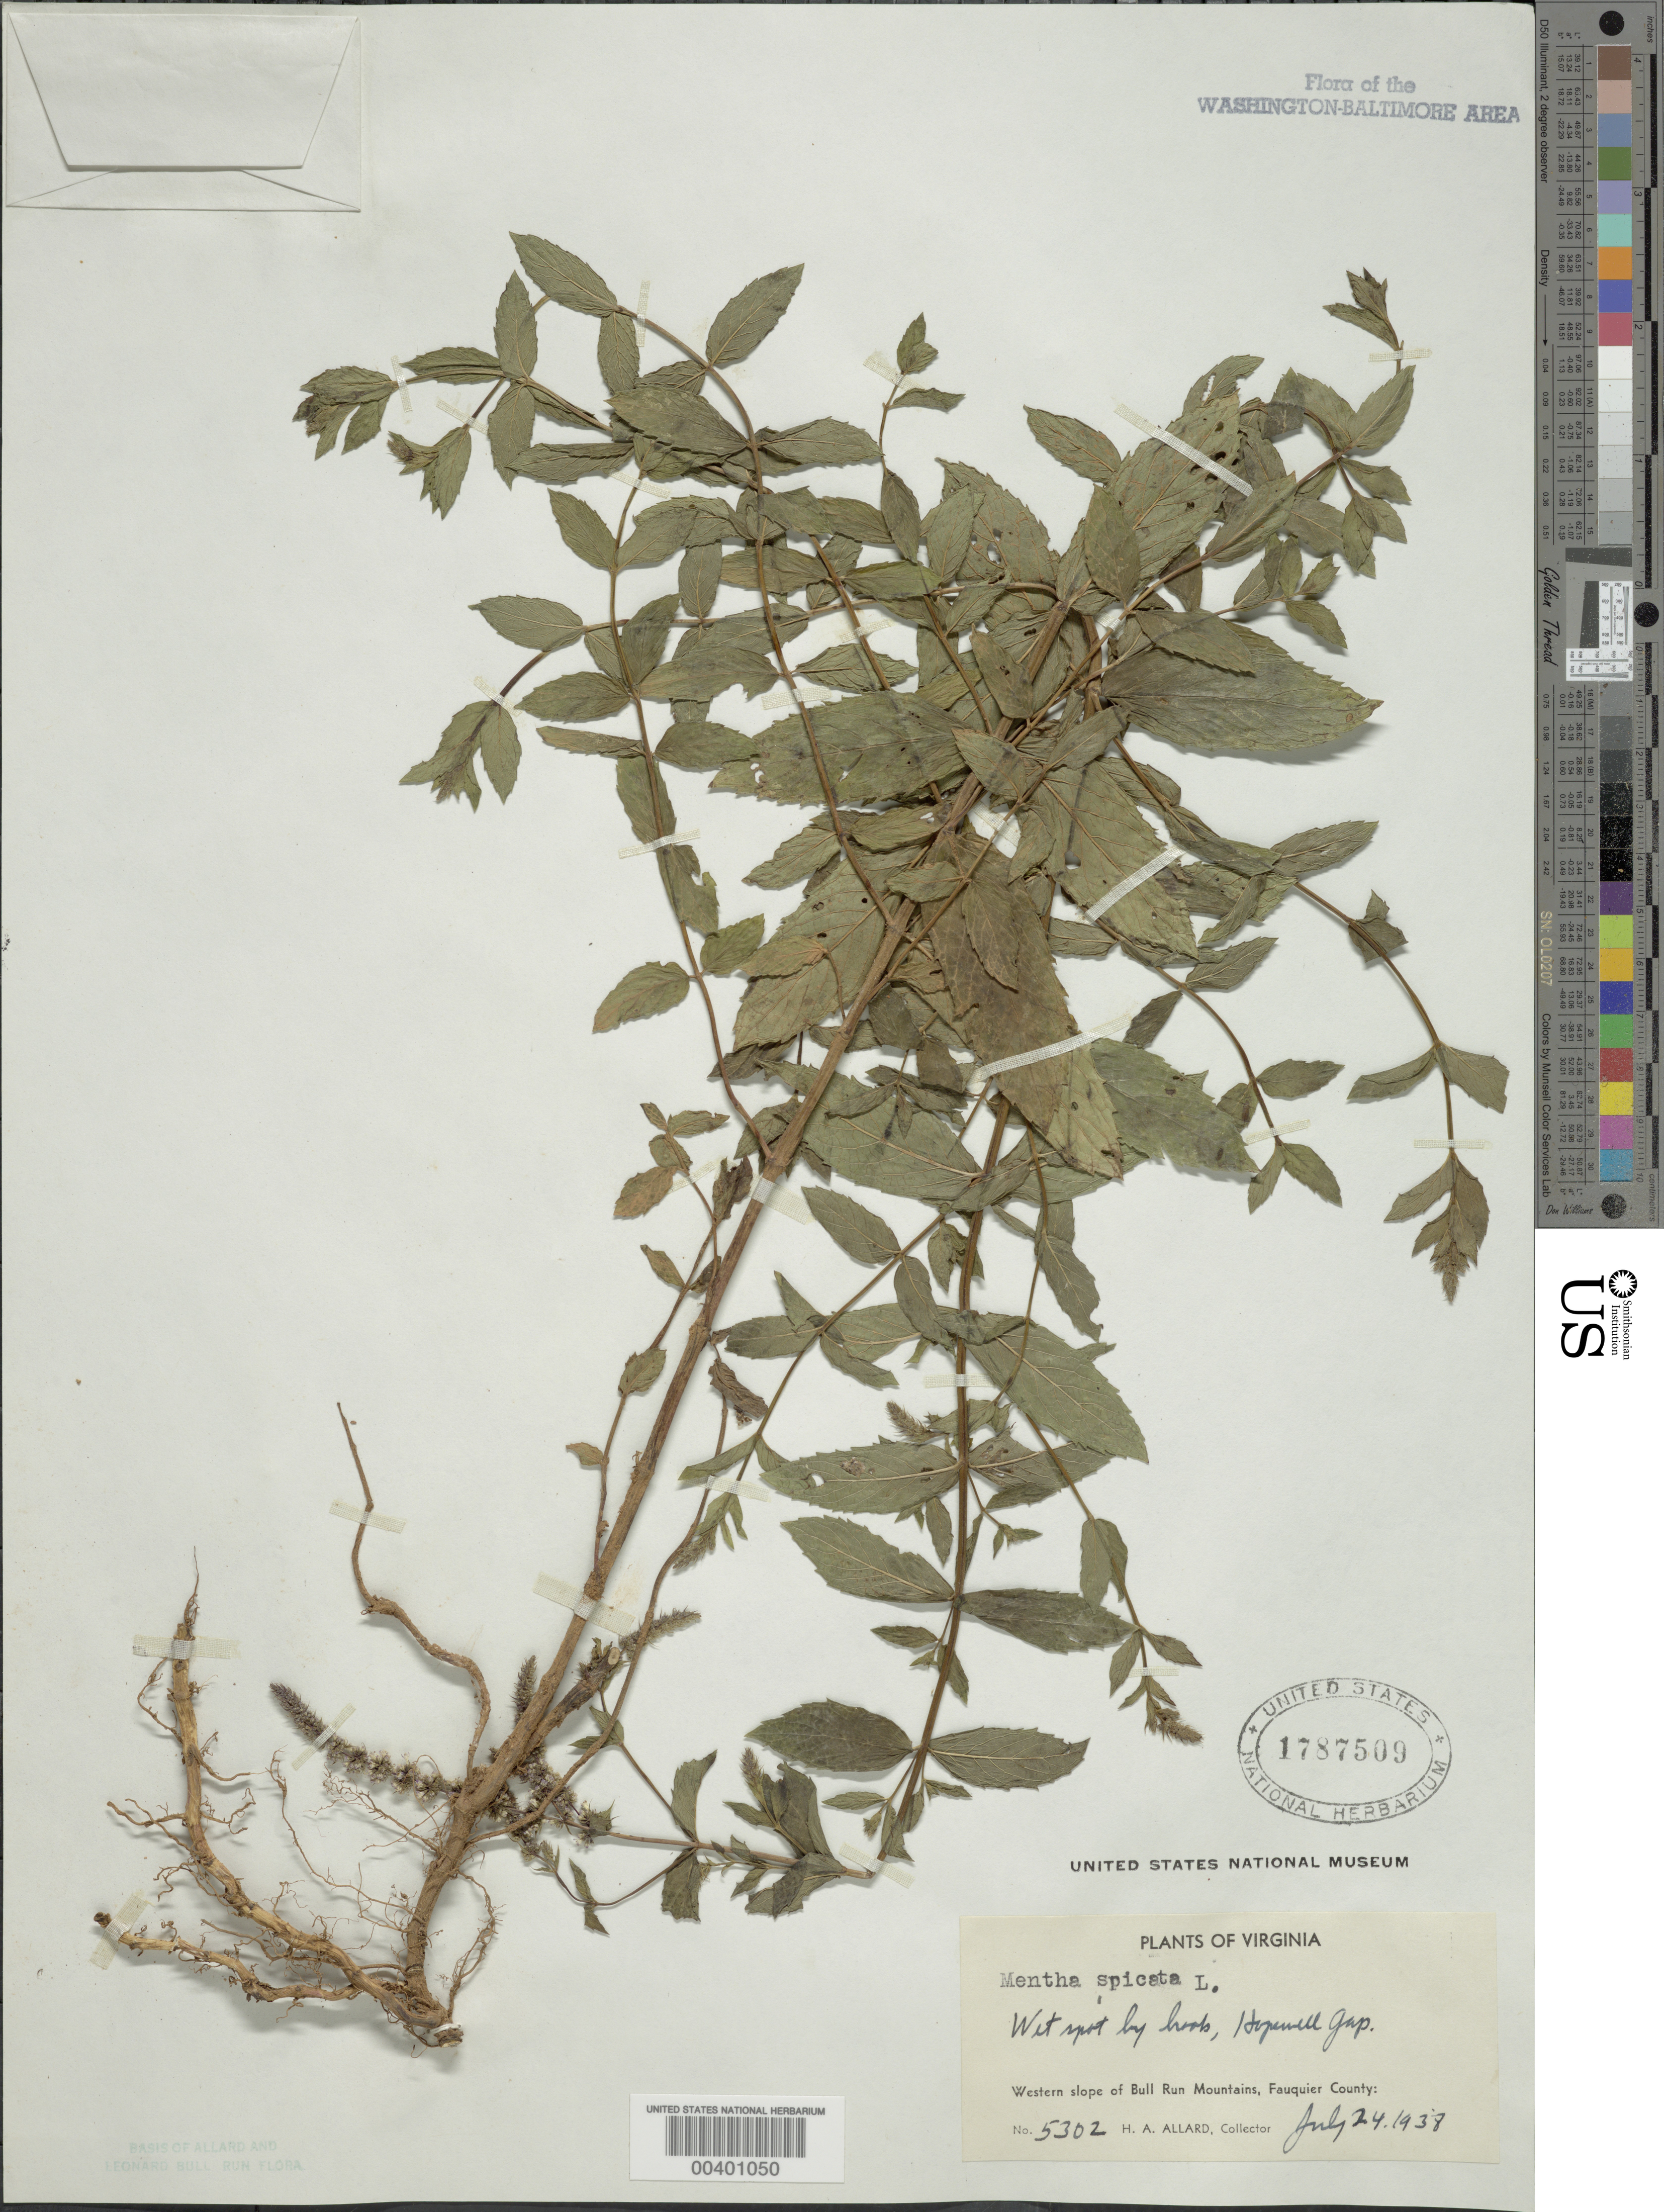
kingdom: Plantae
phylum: Tracheophyta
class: Magnoliopsida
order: Lamiales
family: Lamiaceae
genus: Mentha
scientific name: Mentha spicata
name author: L.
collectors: H. A. Allard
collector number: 5302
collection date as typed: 24 Jul 1938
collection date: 1938-07-24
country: United States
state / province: Virginia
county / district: Fauquier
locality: Hopewell Gap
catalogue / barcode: US 1787509